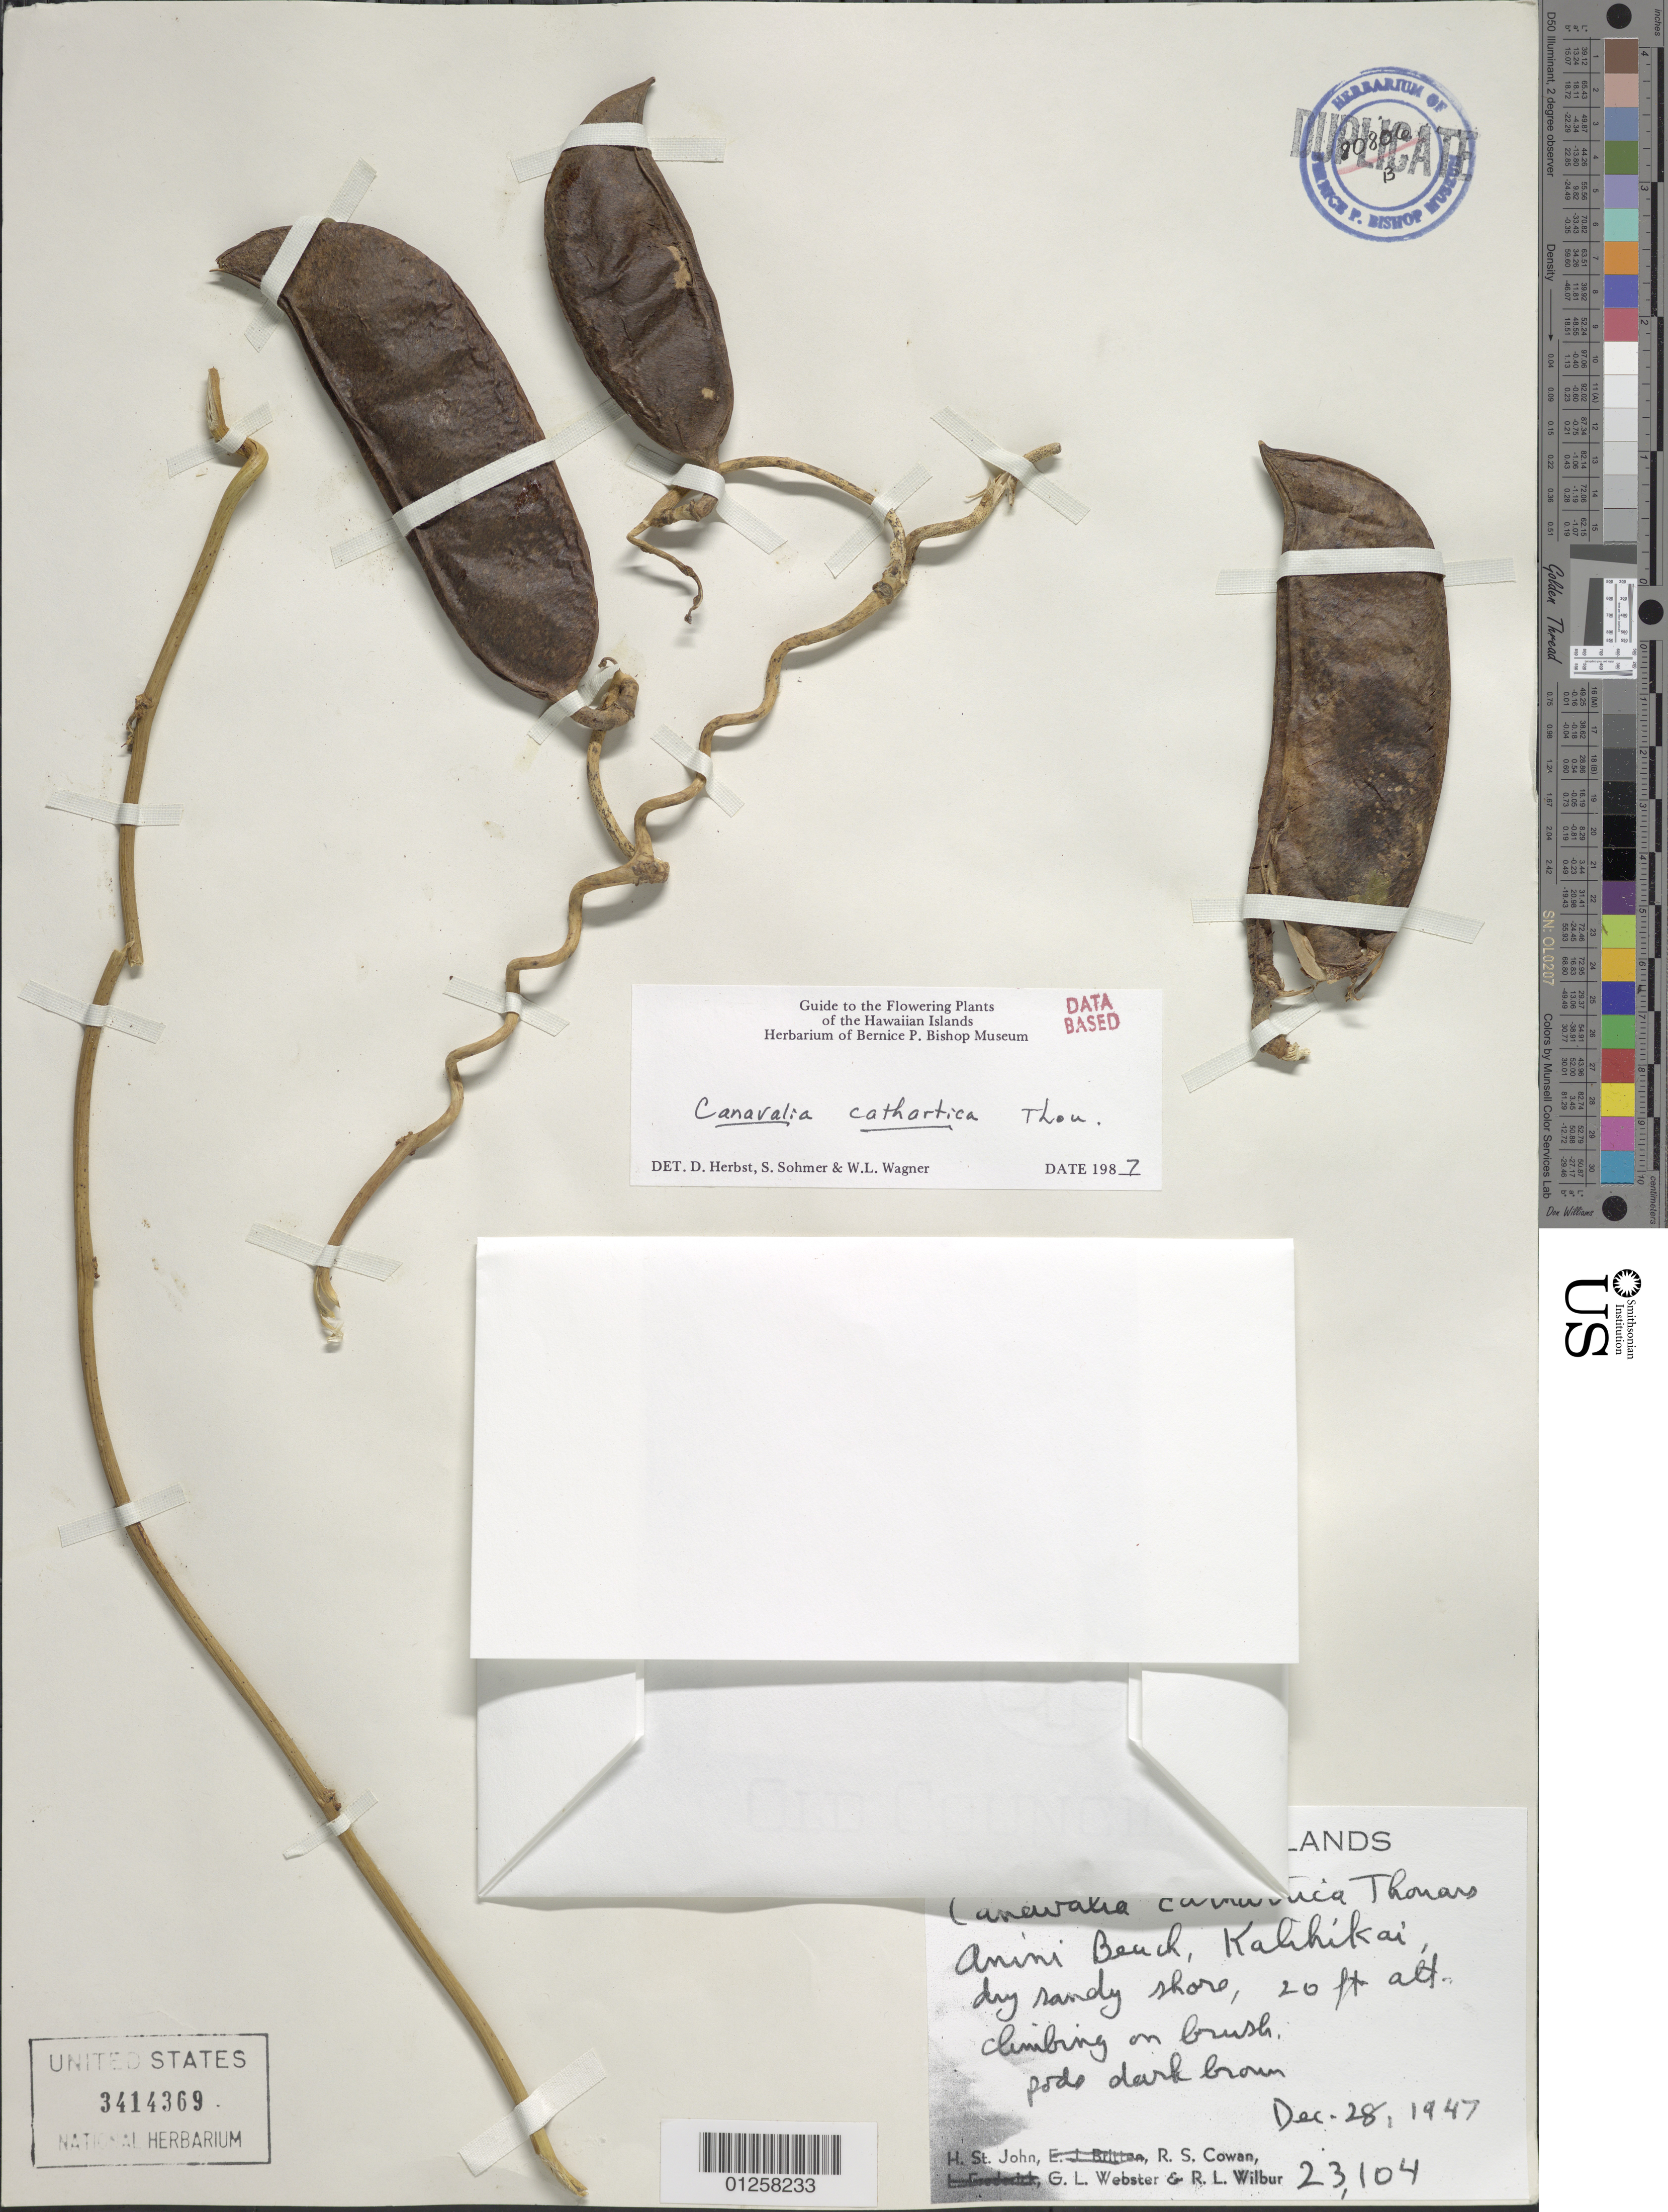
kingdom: Plantae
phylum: Tracheophyta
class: Magnoliopsida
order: Fabales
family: Fabaceae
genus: Canavalia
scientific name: Canavalia cathartica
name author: Thouars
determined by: Herbst, D. R.; Sohmer, S. H.; Wagner, W. L.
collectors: H. St. John, R. S. Cowan, G. L. Webster & R. L. Wilbur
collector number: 23104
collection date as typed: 28 Dec 1947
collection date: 1947-12-28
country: United States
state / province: Hawaii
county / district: Honolulu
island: Oahu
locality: Anini Beach, Kalihi kai,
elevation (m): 6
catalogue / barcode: US 3414369